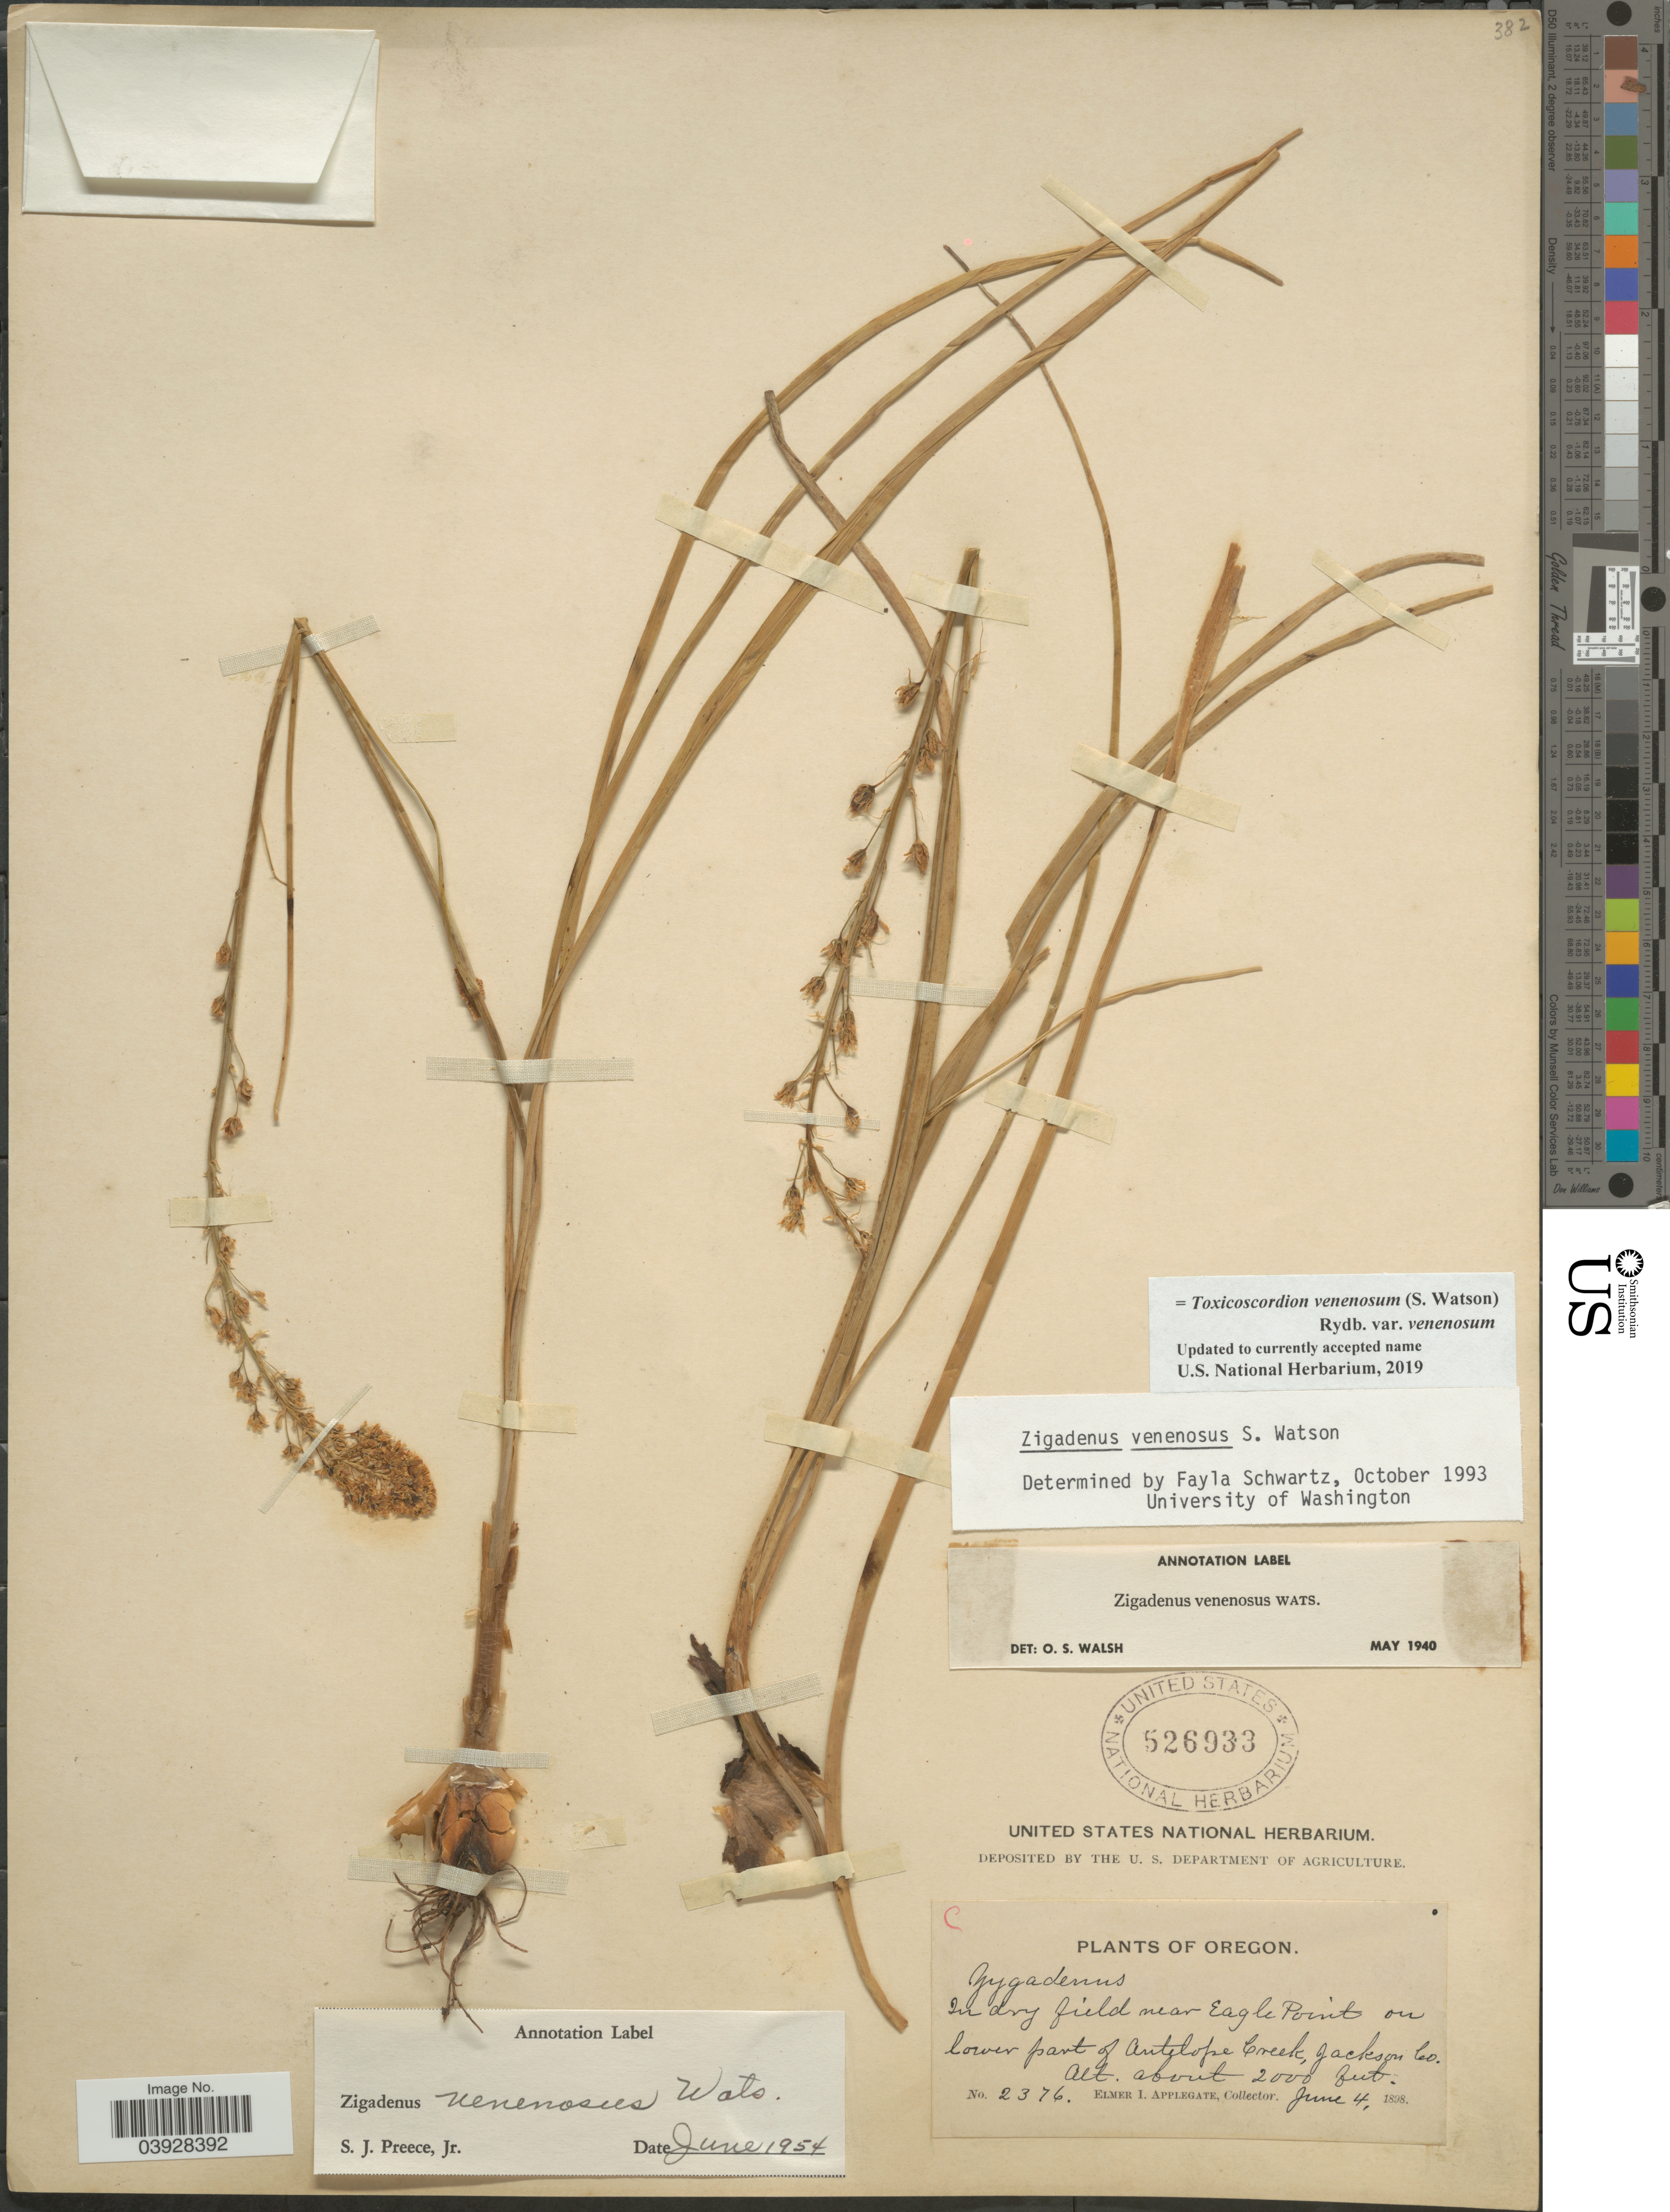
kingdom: Plantae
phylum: Tracheophyta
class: Liliopsida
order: Liliales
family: Melanthiaceae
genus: Toxicoscordion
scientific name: Toxicoscordion venenosum var. gramineum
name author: (Rydb.) Brasher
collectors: E. I. Applegate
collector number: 2376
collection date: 1898-06-04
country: United States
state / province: Oregon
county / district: Jackson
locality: In dry field near Eagle Point on lower part of Antelope Creek, Jackson Co.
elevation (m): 610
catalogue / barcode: US 526933